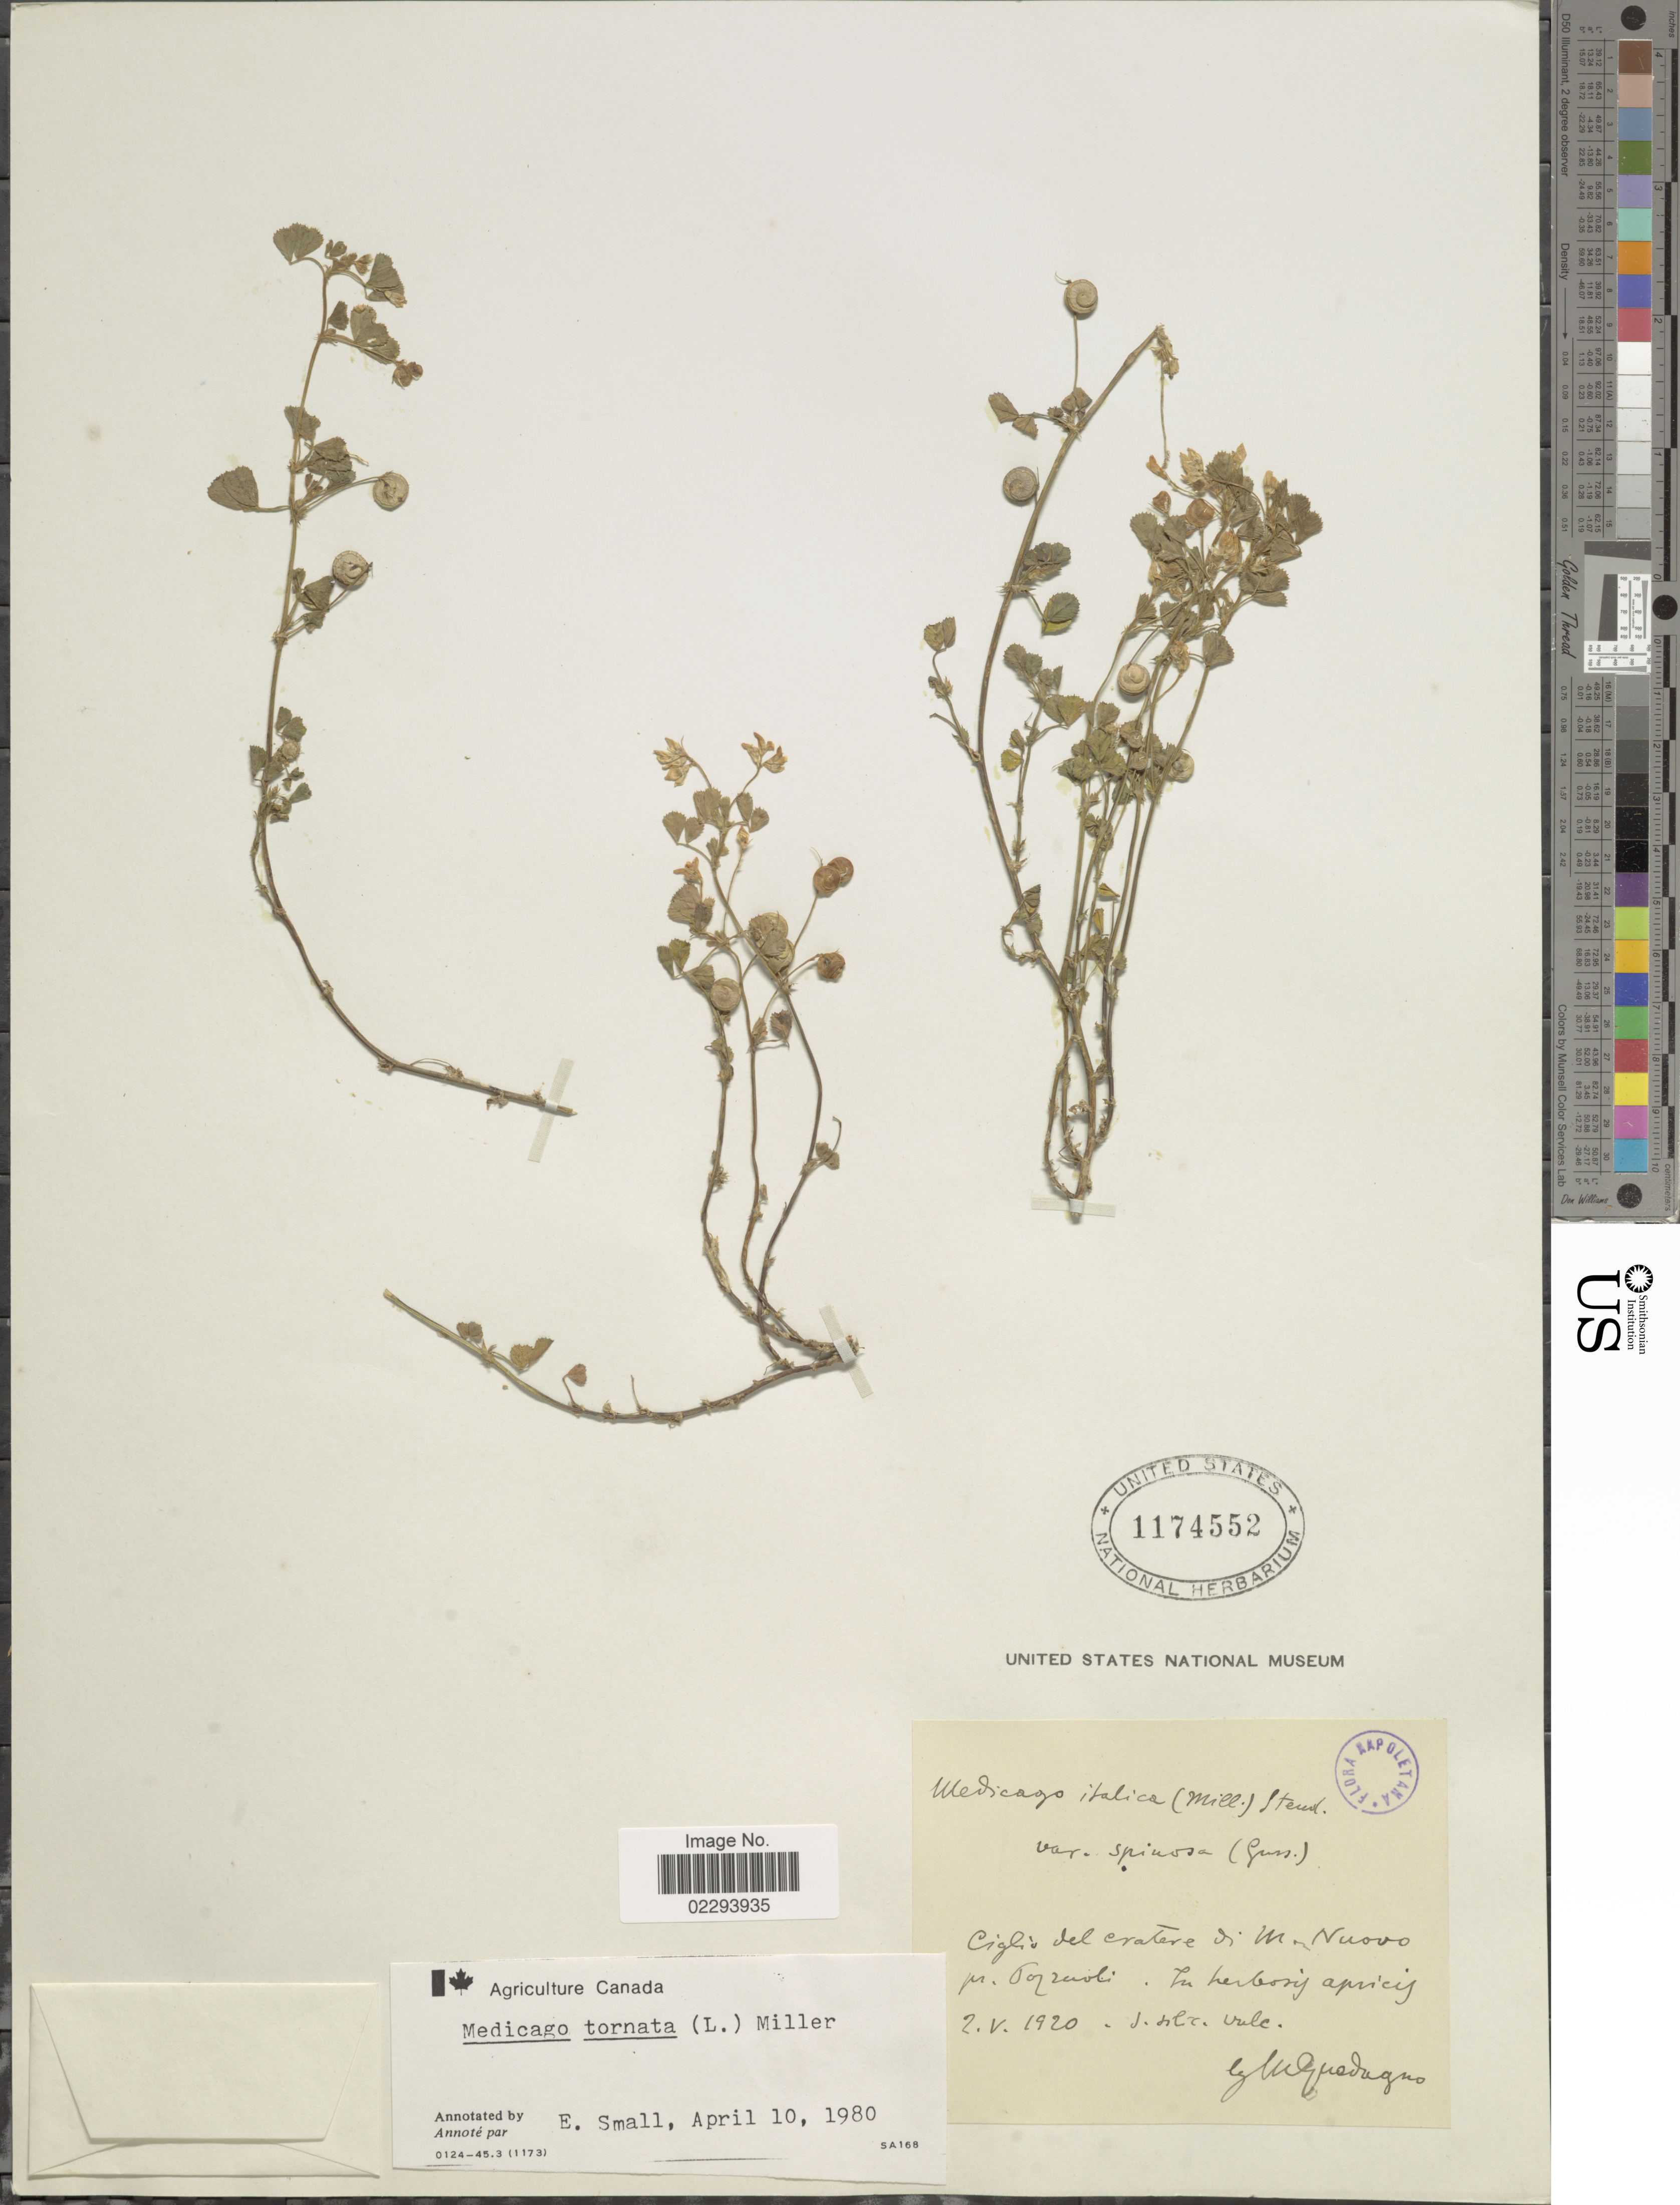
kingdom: Plantae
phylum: Tracheophyta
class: Magnoliopsida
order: Fabales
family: Fabaceae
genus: Medicago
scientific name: Medicago tornata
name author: (L.) Mill.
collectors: G. Guadagno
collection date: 1920-05-02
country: Italy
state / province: Campania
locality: Ciglio del cratere di M. Nuovo pr. Pozzuoli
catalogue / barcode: US 1174552